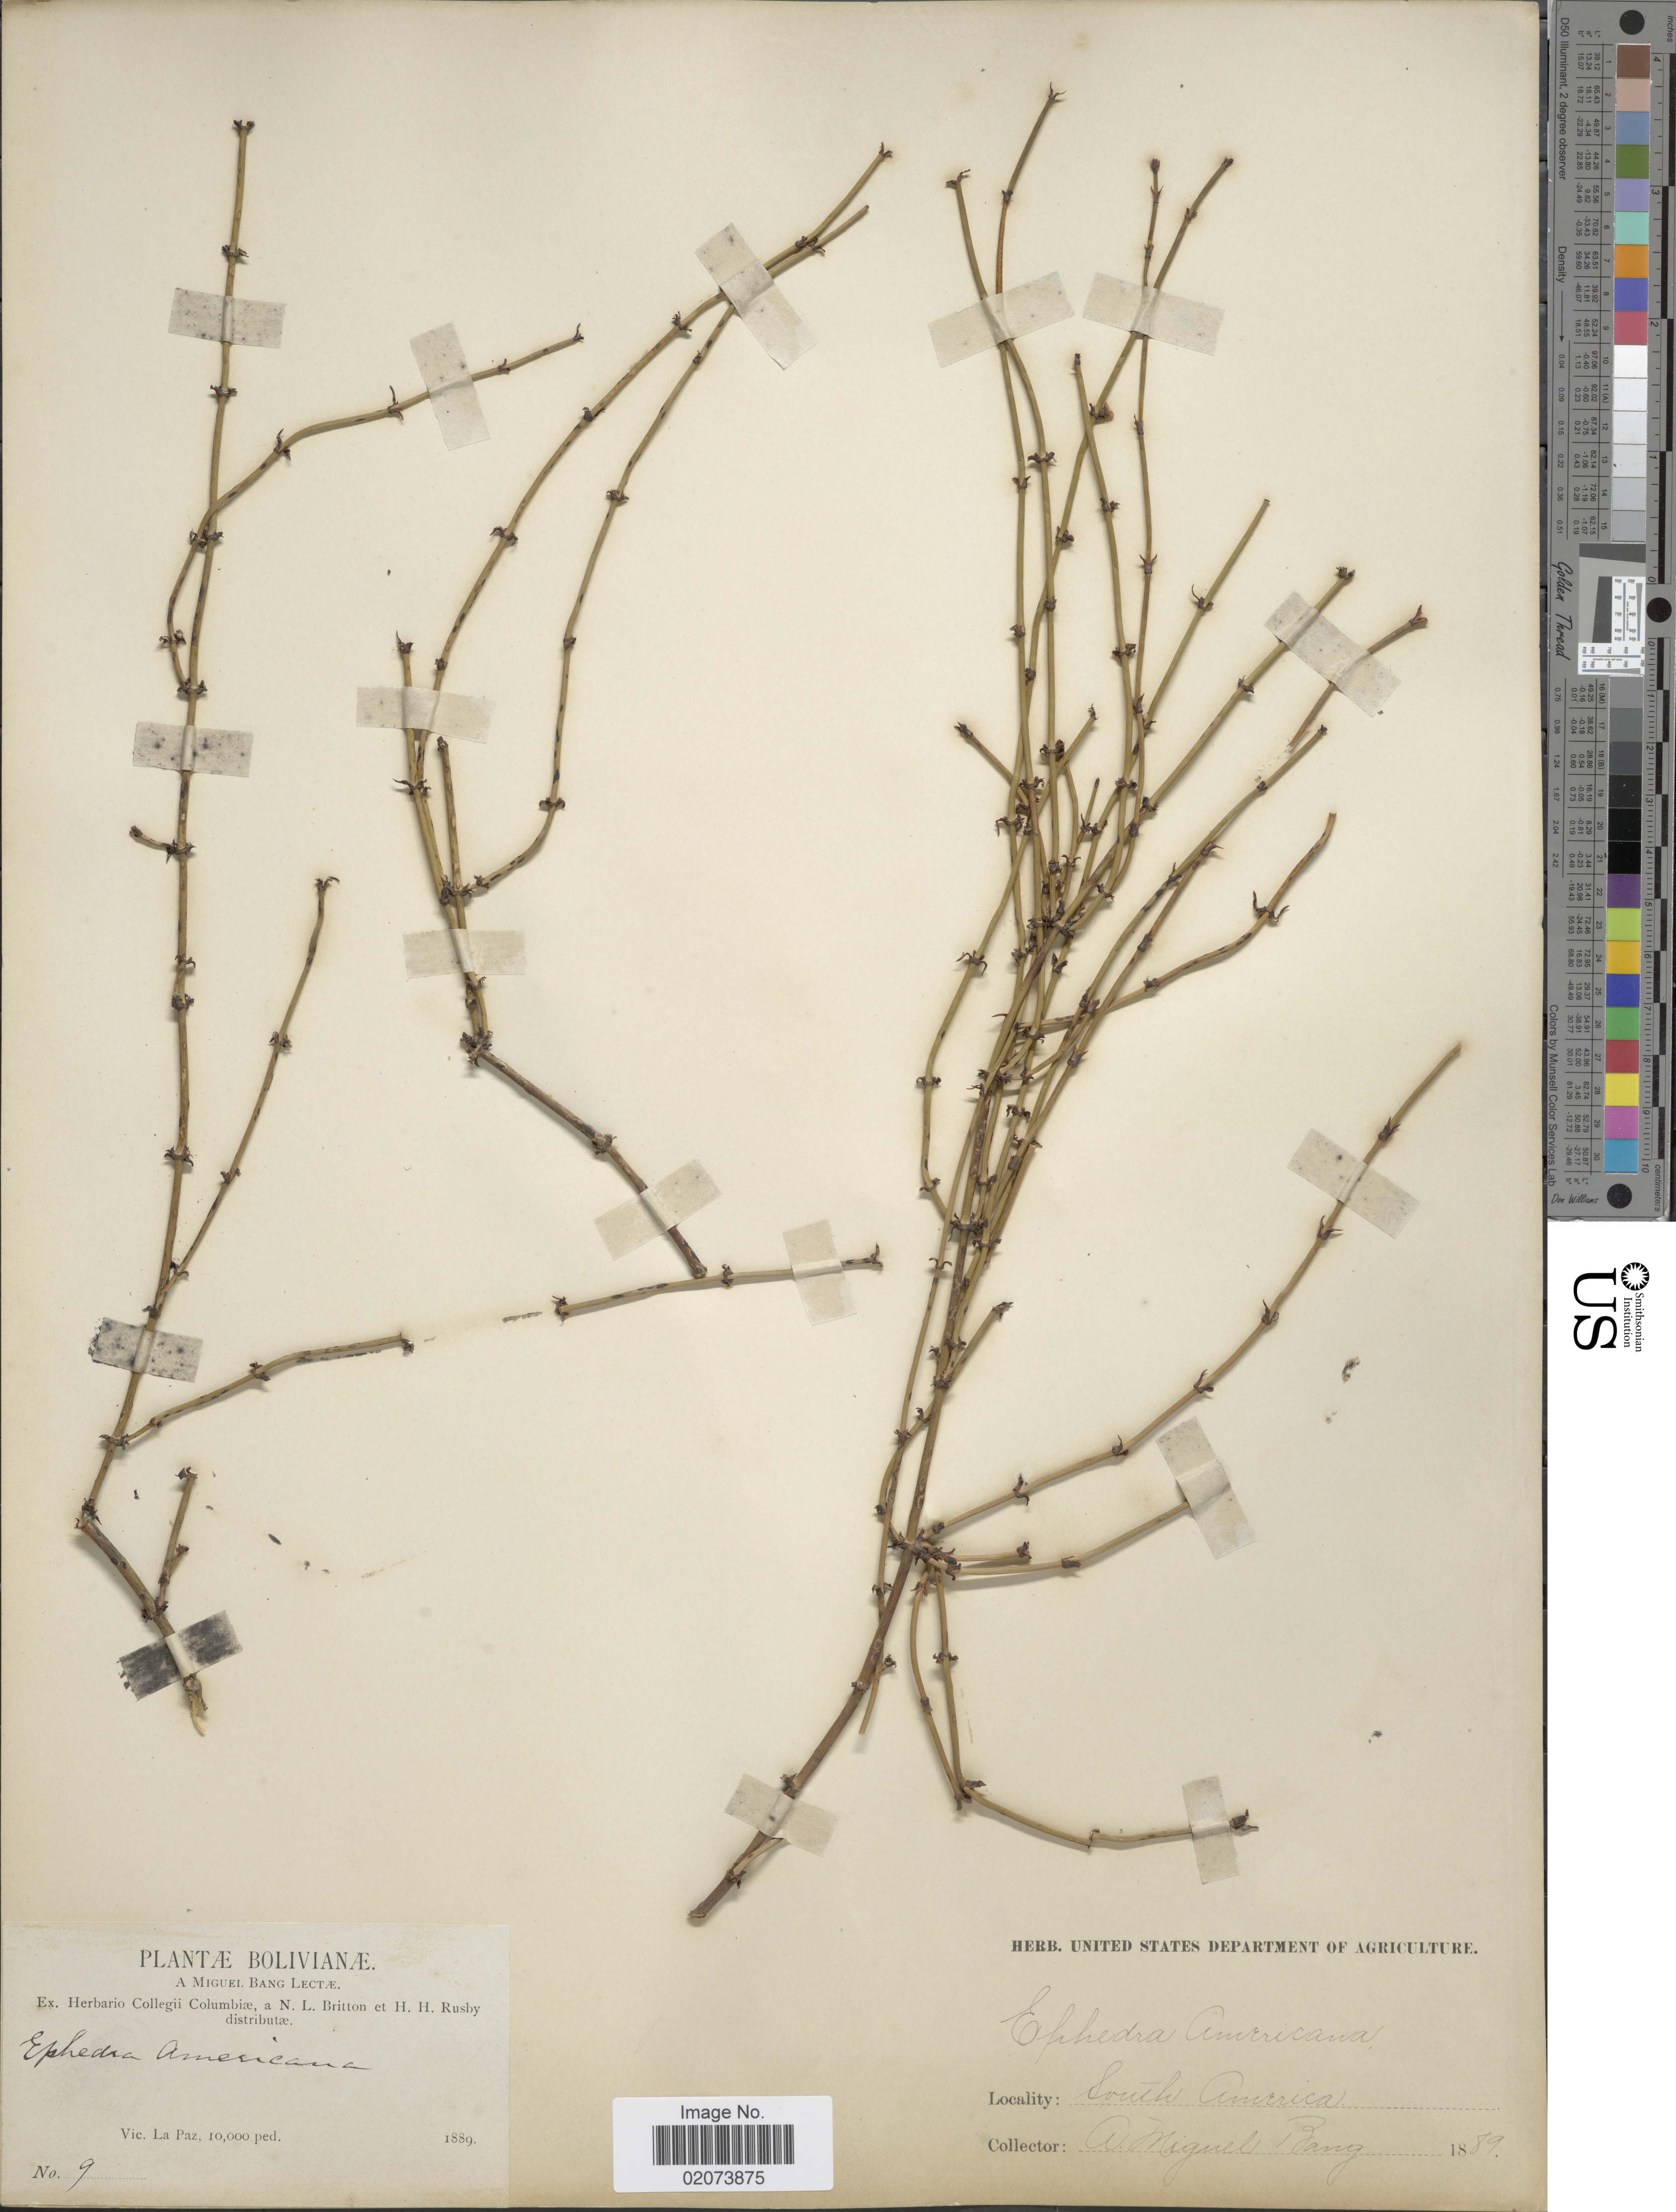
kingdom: Plantae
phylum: Tracheophyta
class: Gnetopsida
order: Ephedrales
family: Ephedraceae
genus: Ephedra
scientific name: Ephedra americana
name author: Humb. & Bonpl. ex Willd.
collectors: M. Bang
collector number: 9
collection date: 1889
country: Bolivia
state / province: La Paz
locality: Vic. La Paz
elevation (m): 3048